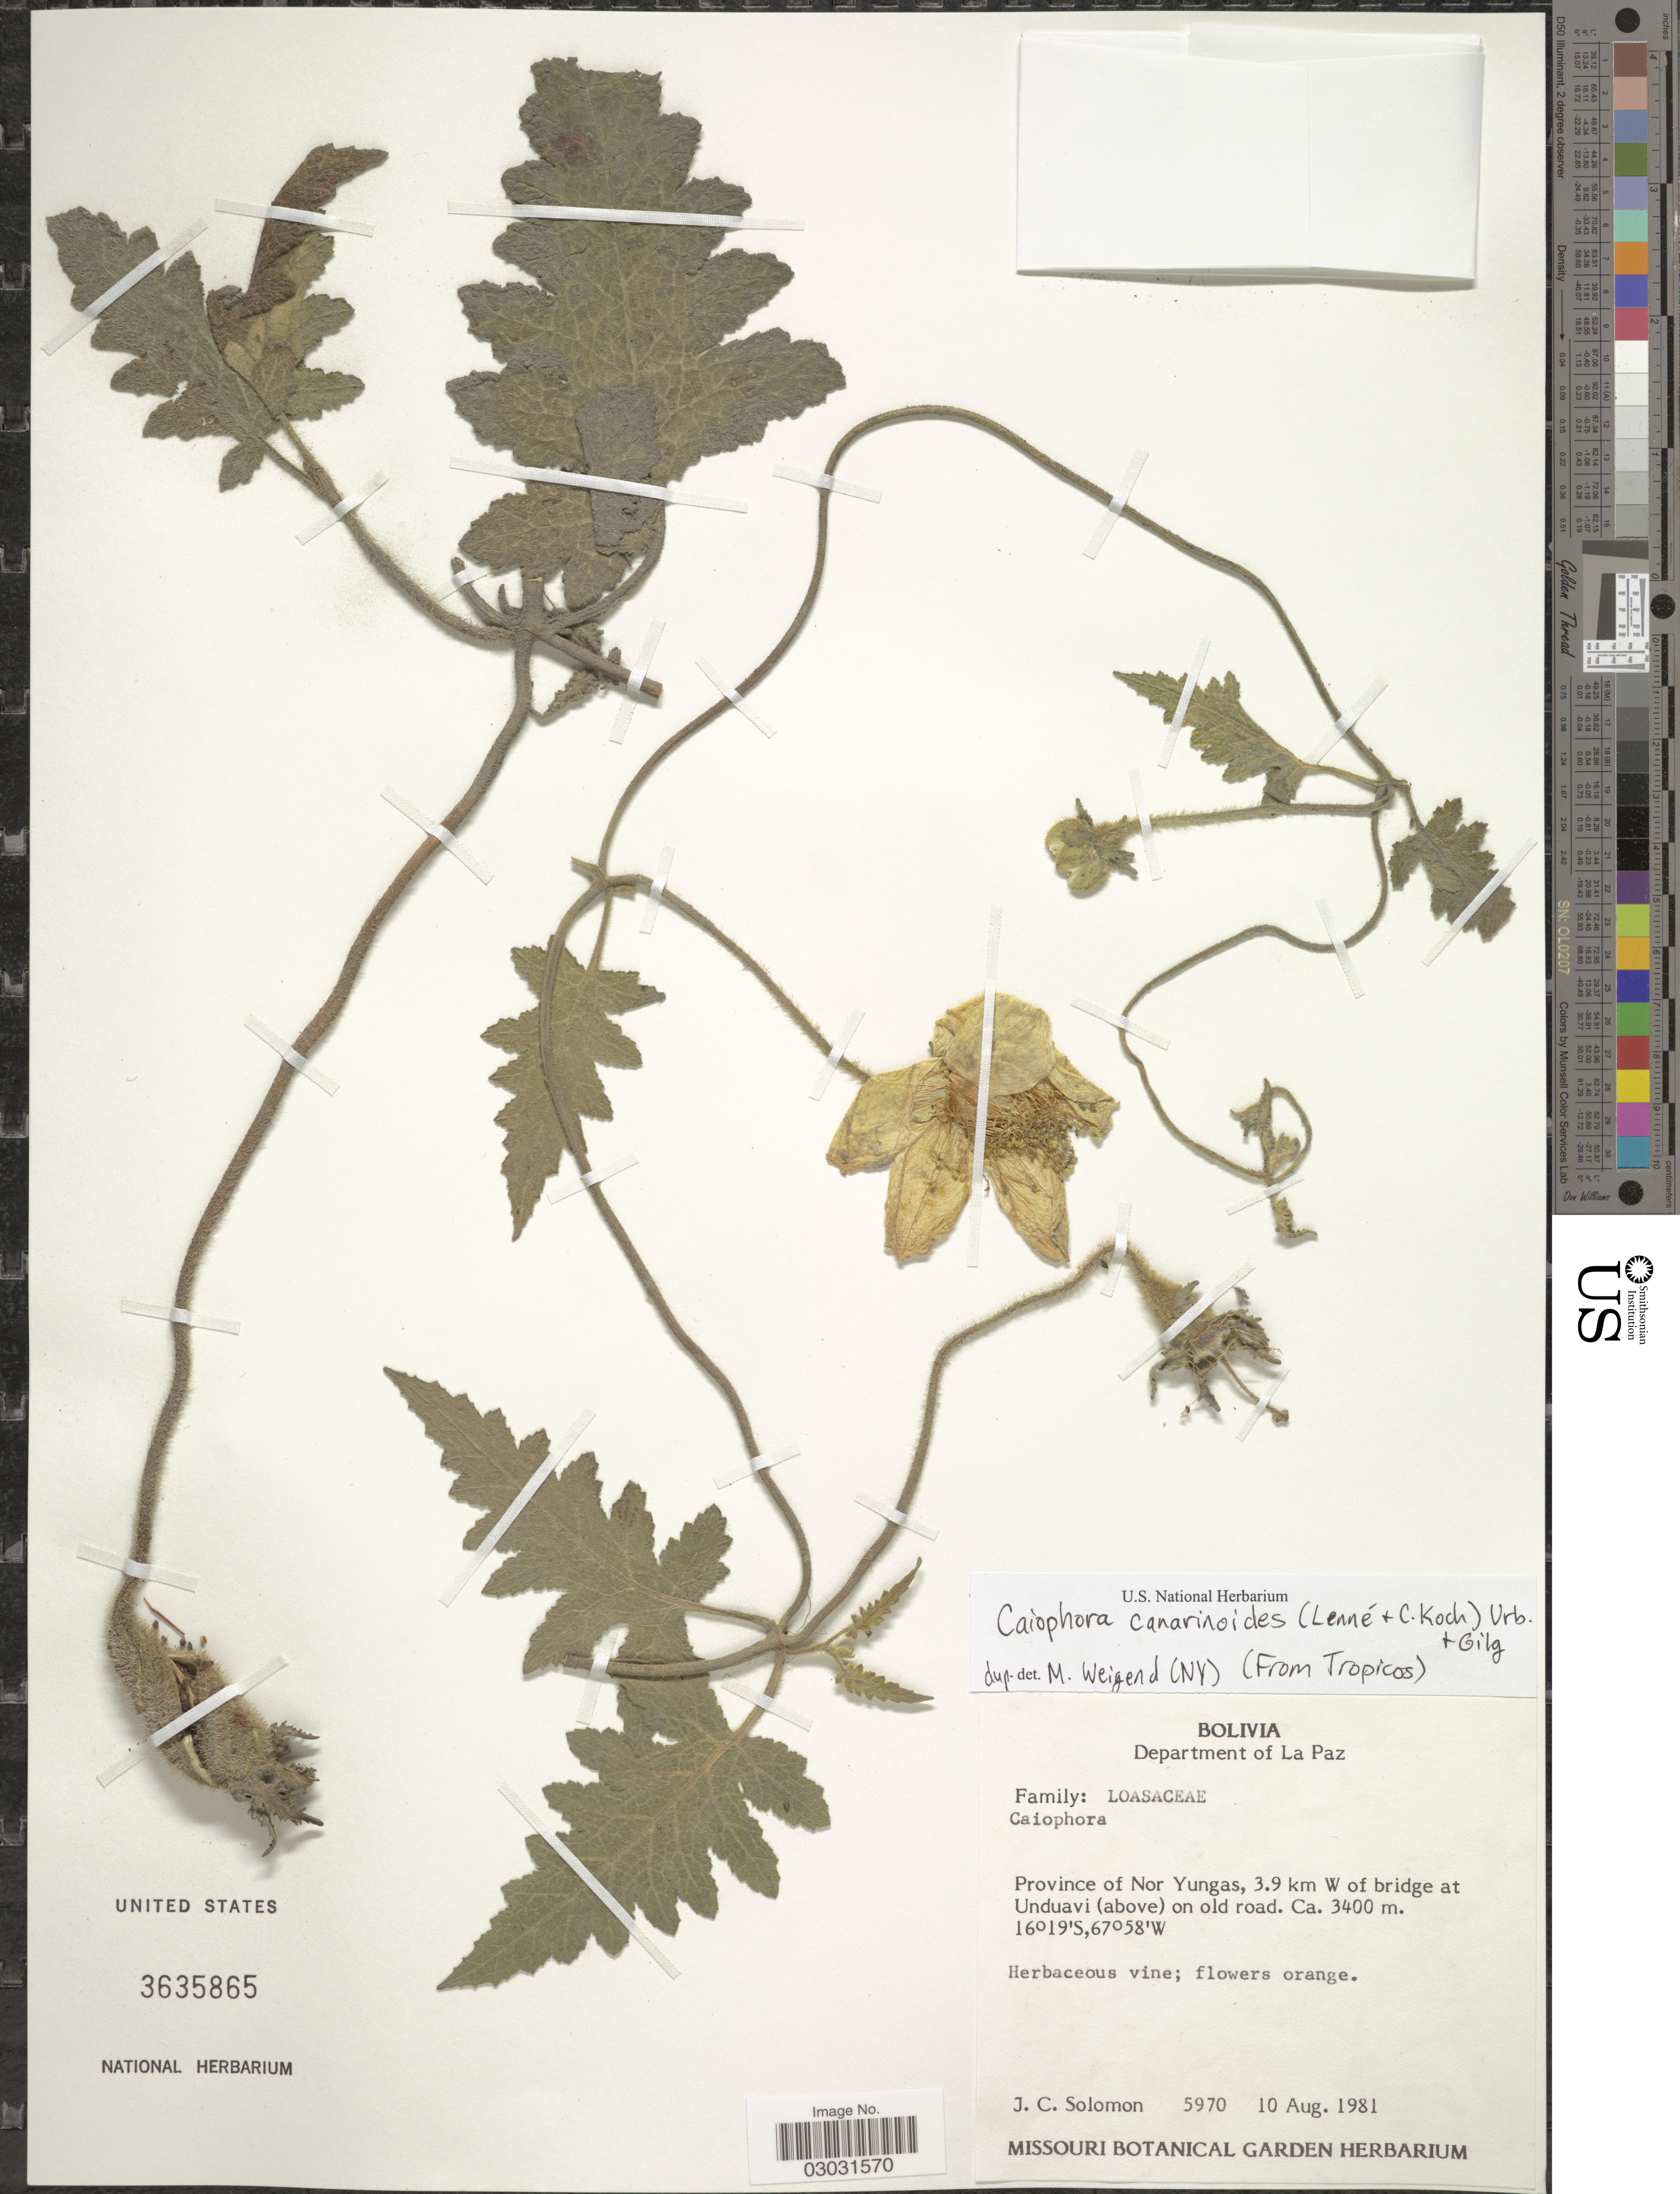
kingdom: Plantae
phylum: Tracheophyta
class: Magnoliopsida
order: Cornales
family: Loasaceae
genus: Caiophora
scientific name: Caiophora canarinoides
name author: (Lenné & K. Koch) Urb. & Gilg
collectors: J. C. Solomon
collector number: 5970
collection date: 1981-08-10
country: Bolivia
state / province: La Paz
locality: Department of La Paz. Province of Nor Yungas, 3.9 km W of bridge at Unduavi (above) on old road.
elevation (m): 3400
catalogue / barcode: US 3635865